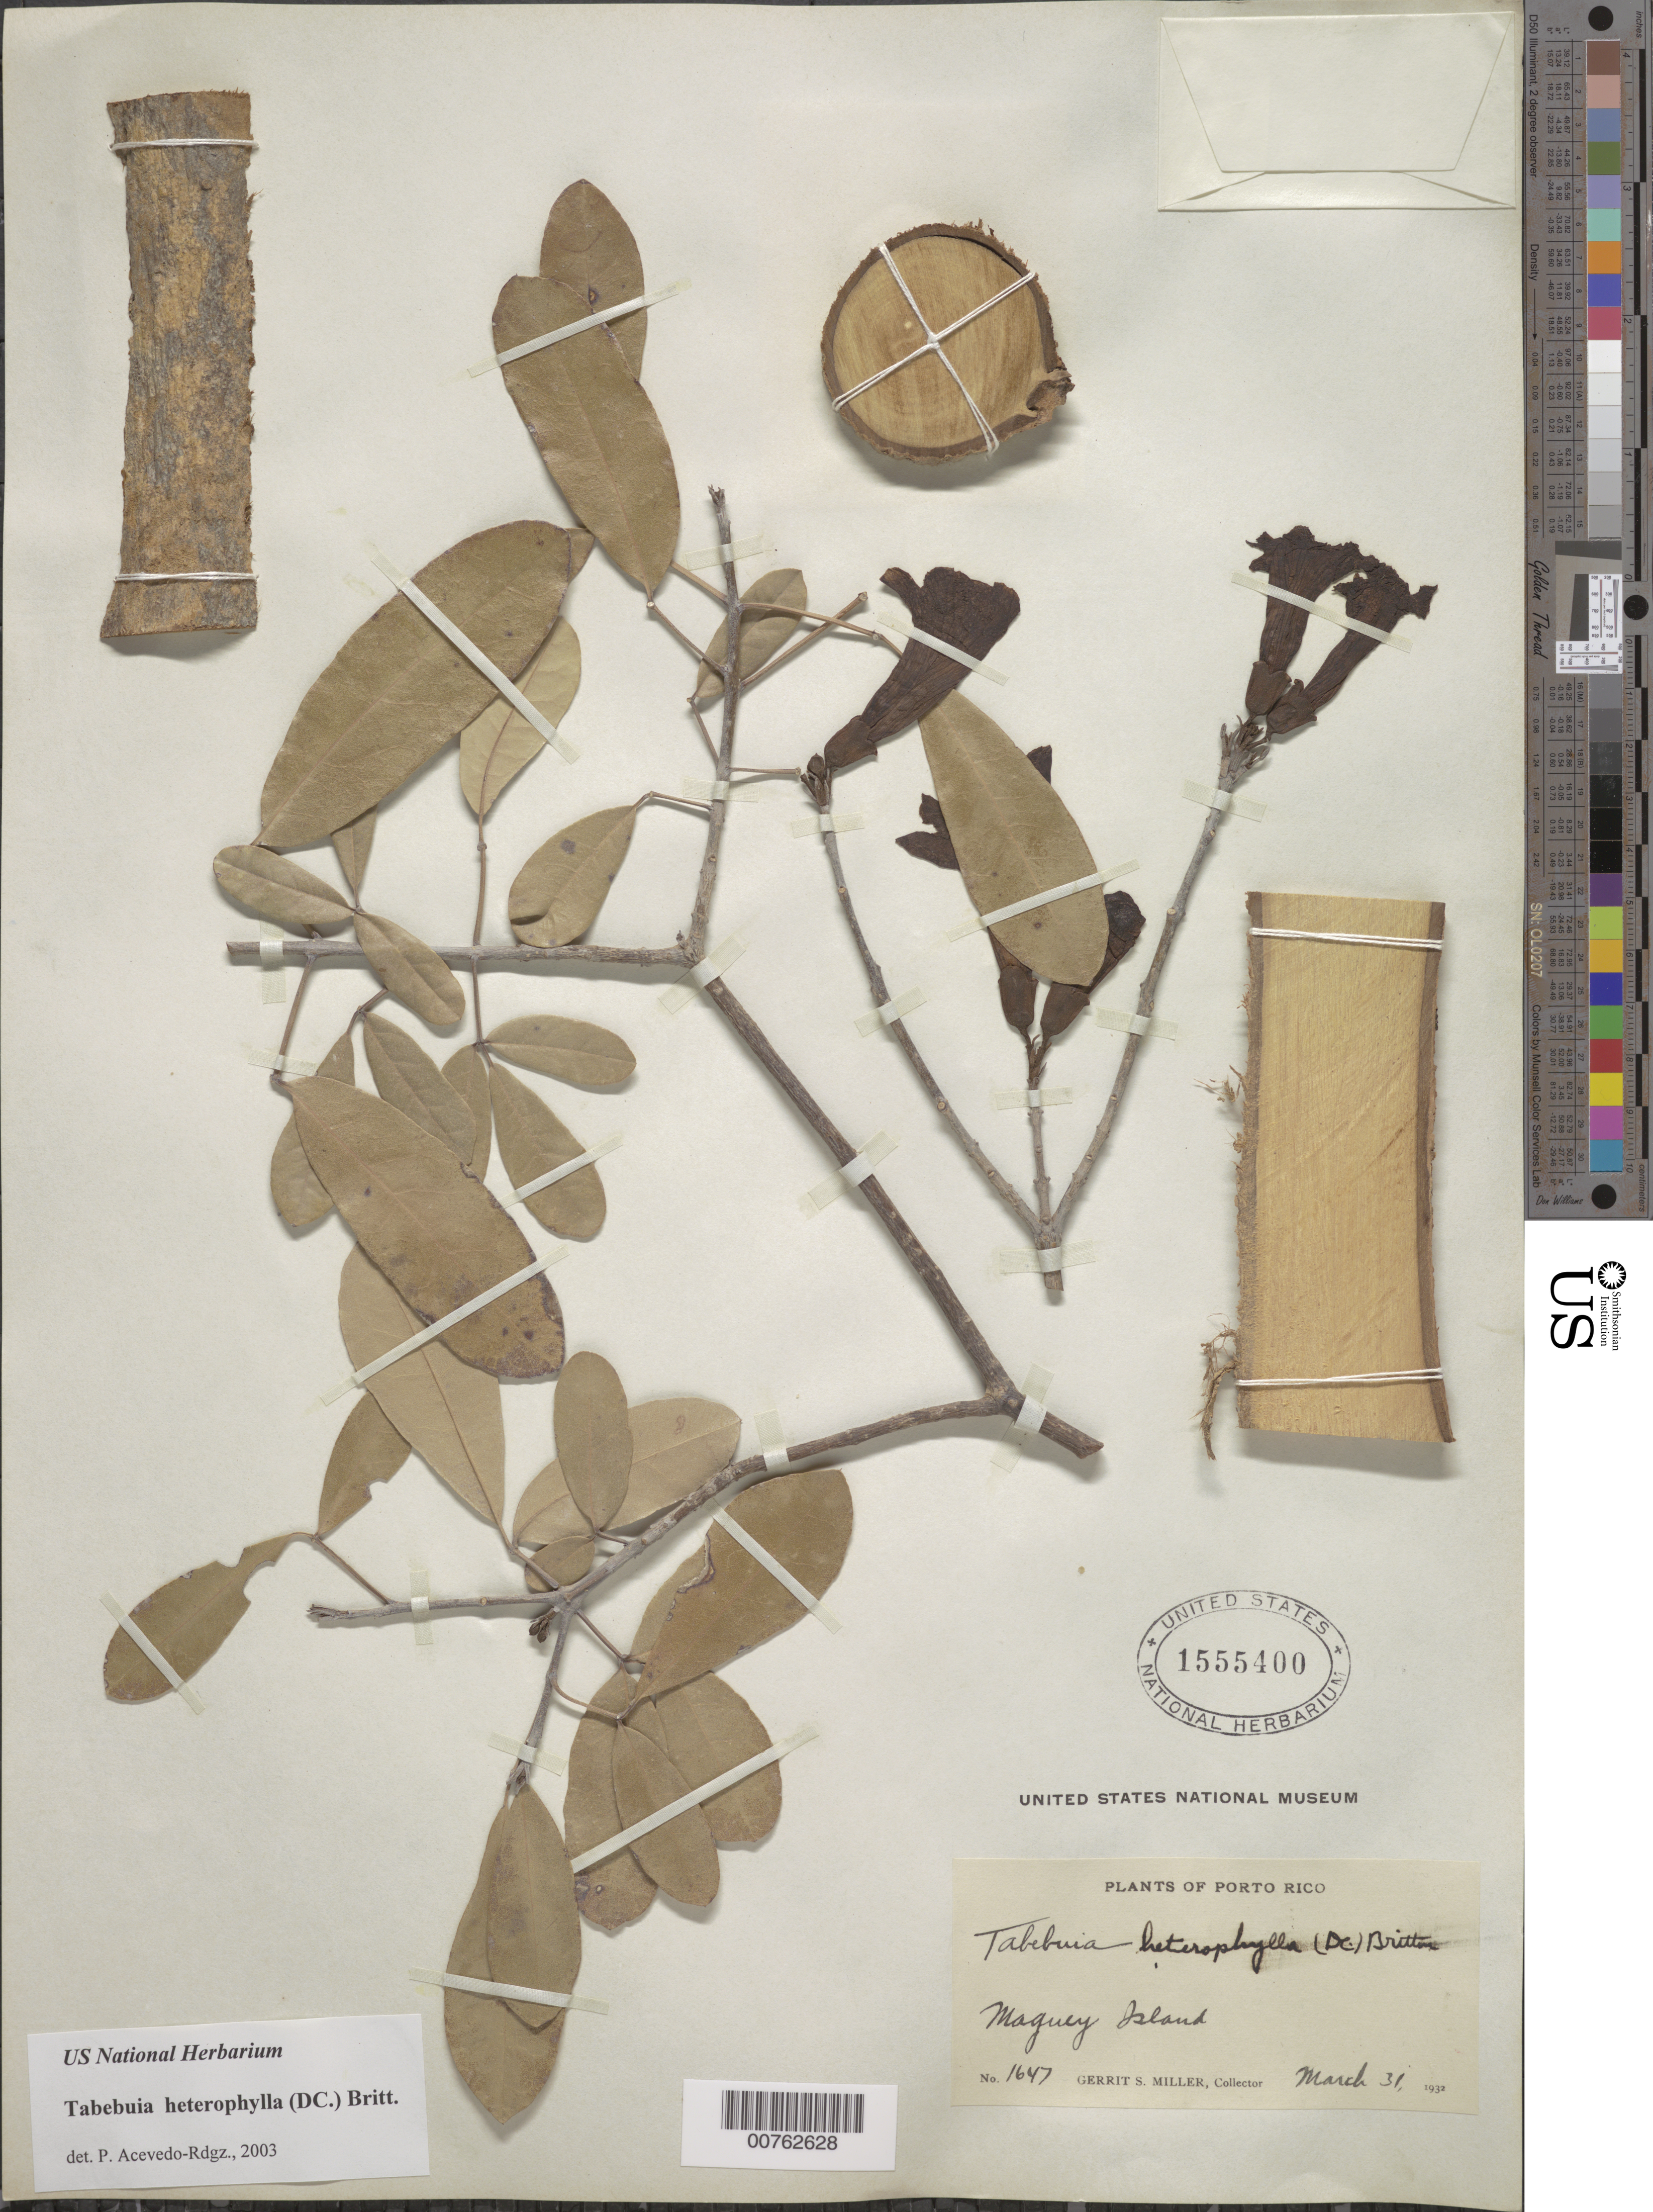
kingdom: Plantae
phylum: Tracheophyta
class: Magnoliopsida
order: Lamiales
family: Bignoniaceae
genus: Tabebuia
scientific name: Tabebuia heterophylla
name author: (DC.) Britton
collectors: G. S. Miller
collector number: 1647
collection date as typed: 31 Mar 1932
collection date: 1932-03-31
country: Puerto Rico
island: Magueyes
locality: Maguey Island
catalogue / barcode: US 1555400